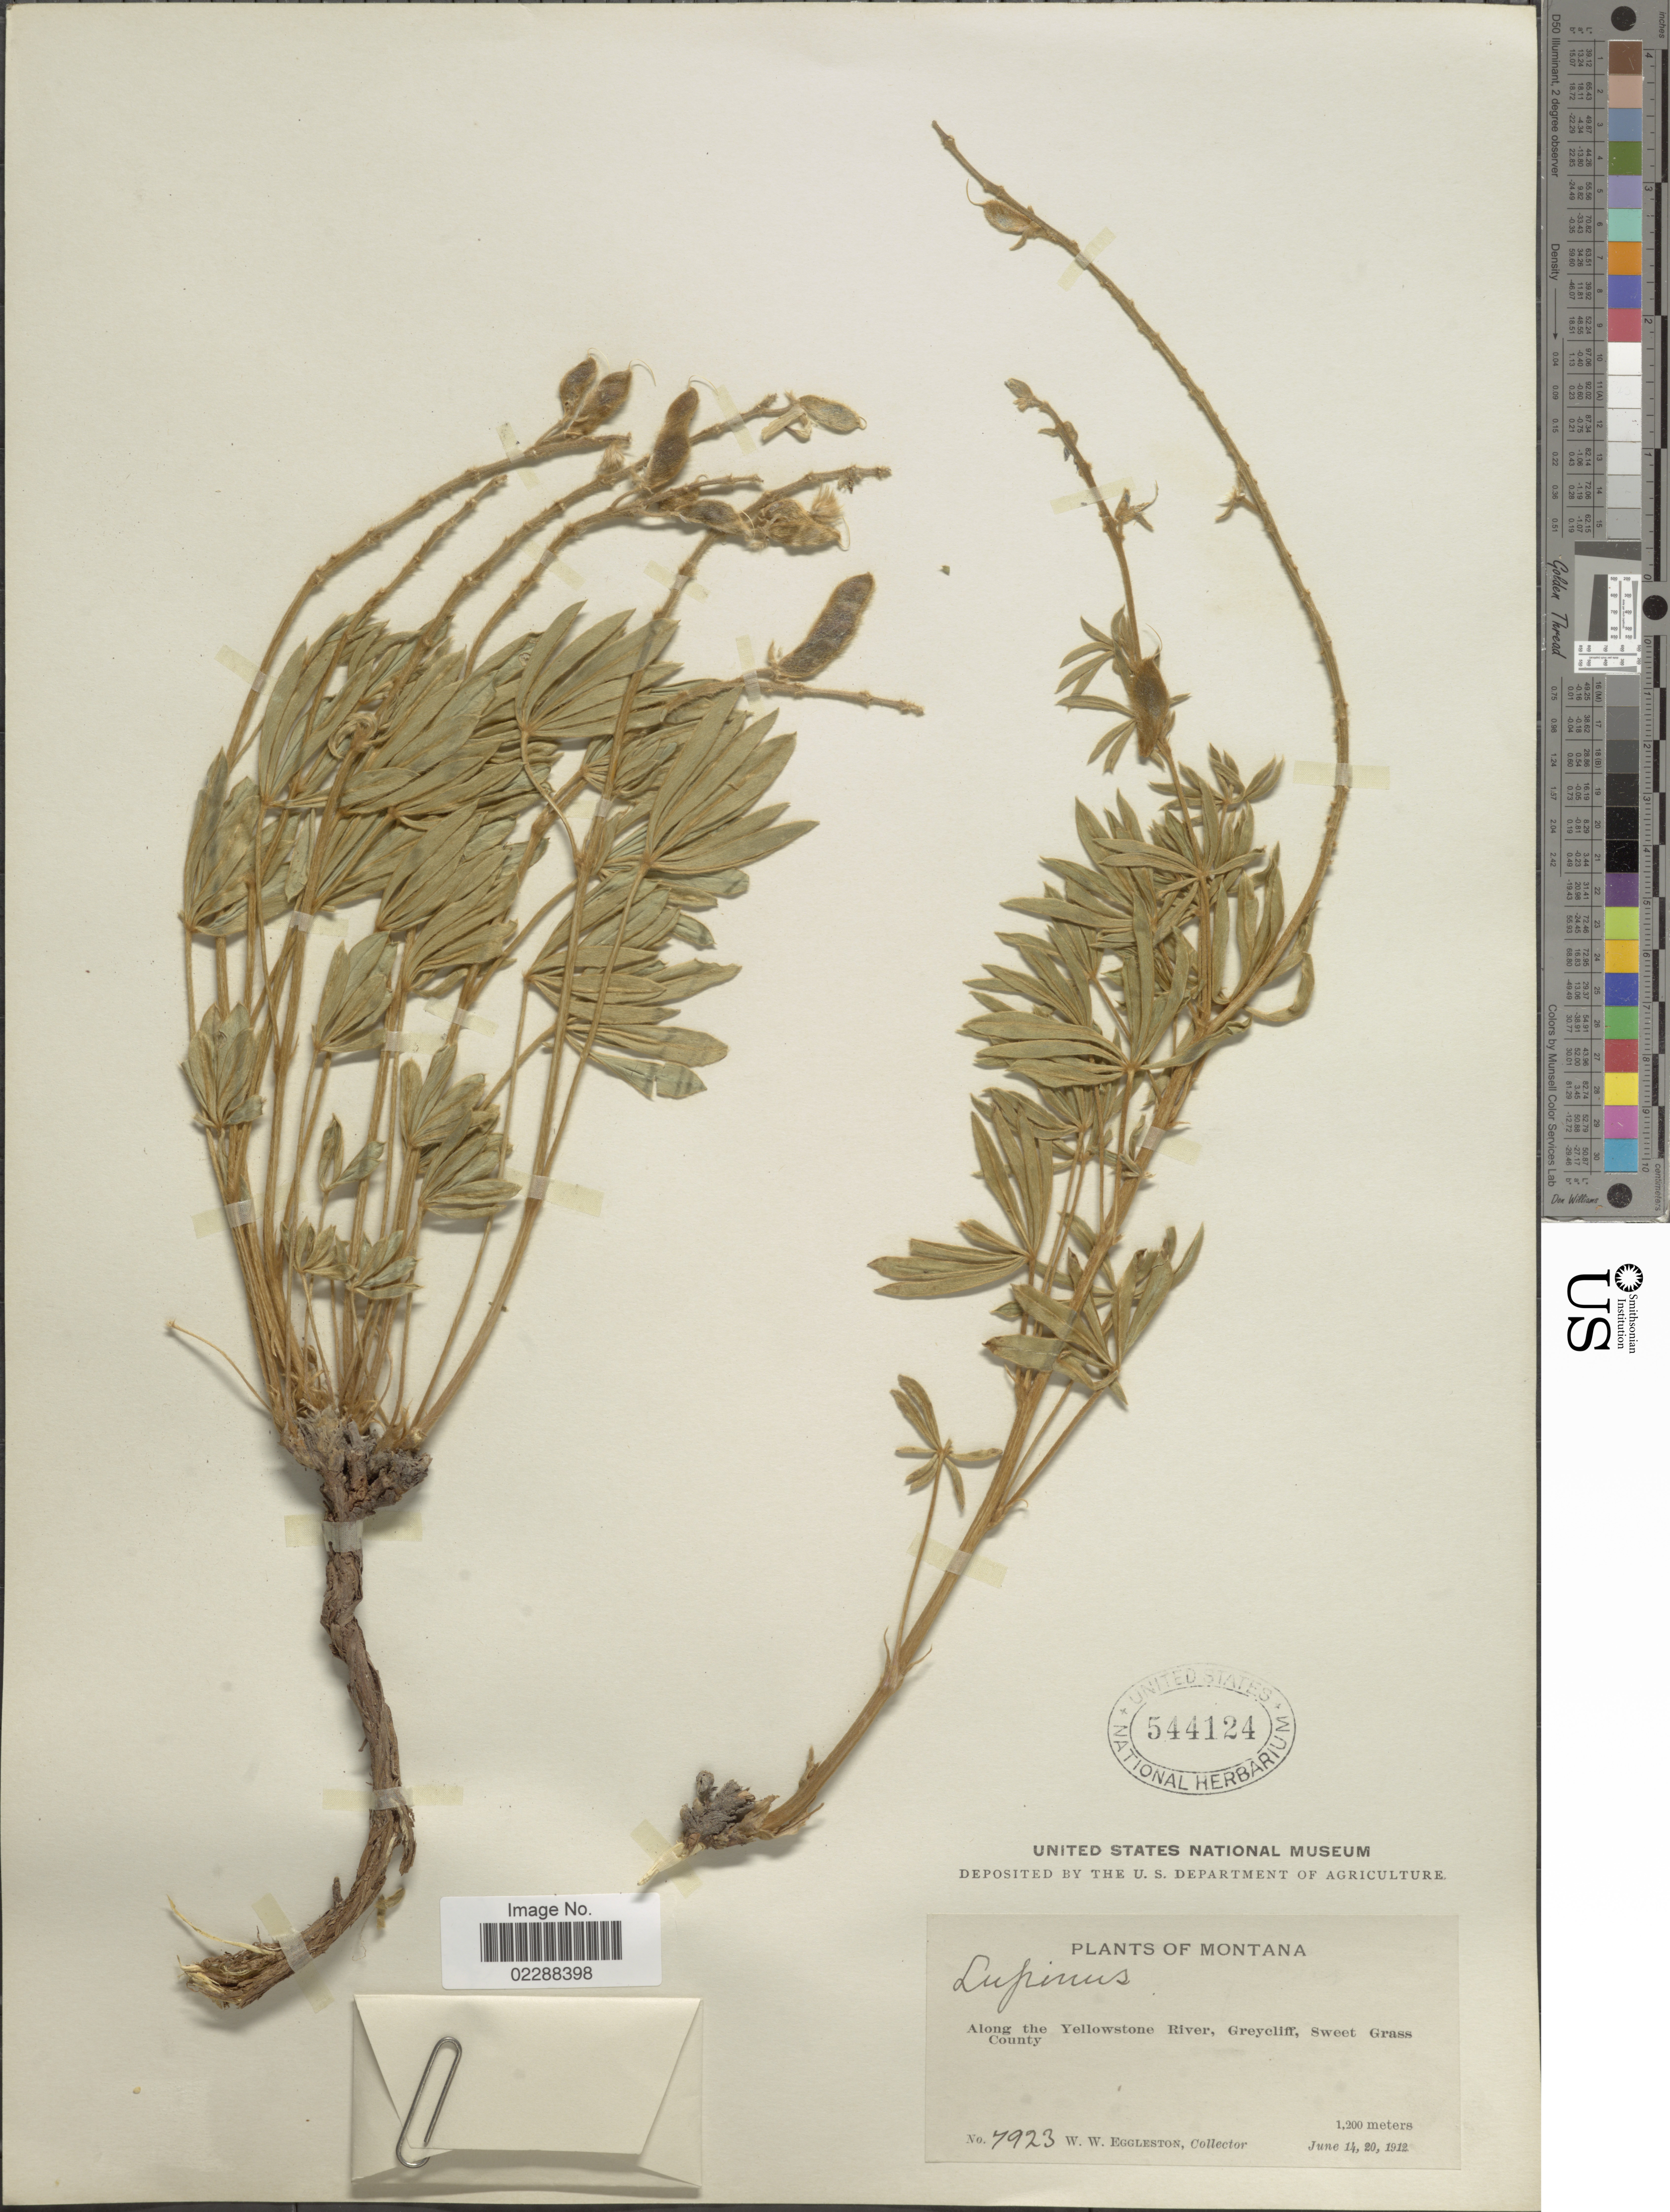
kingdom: Plantae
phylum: Tracheophyta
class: Magnoliopsida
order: Fabales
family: Fabaceae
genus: Lupinus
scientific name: Lupinus sp.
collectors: W. W. Eggleston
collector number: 7923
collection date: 1912-06-14/1912-06-20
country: United States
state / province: Montana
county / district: Sweet Grass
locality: Along the Yellowstone River, Greycliff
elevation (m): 1200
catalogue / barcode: US 544124